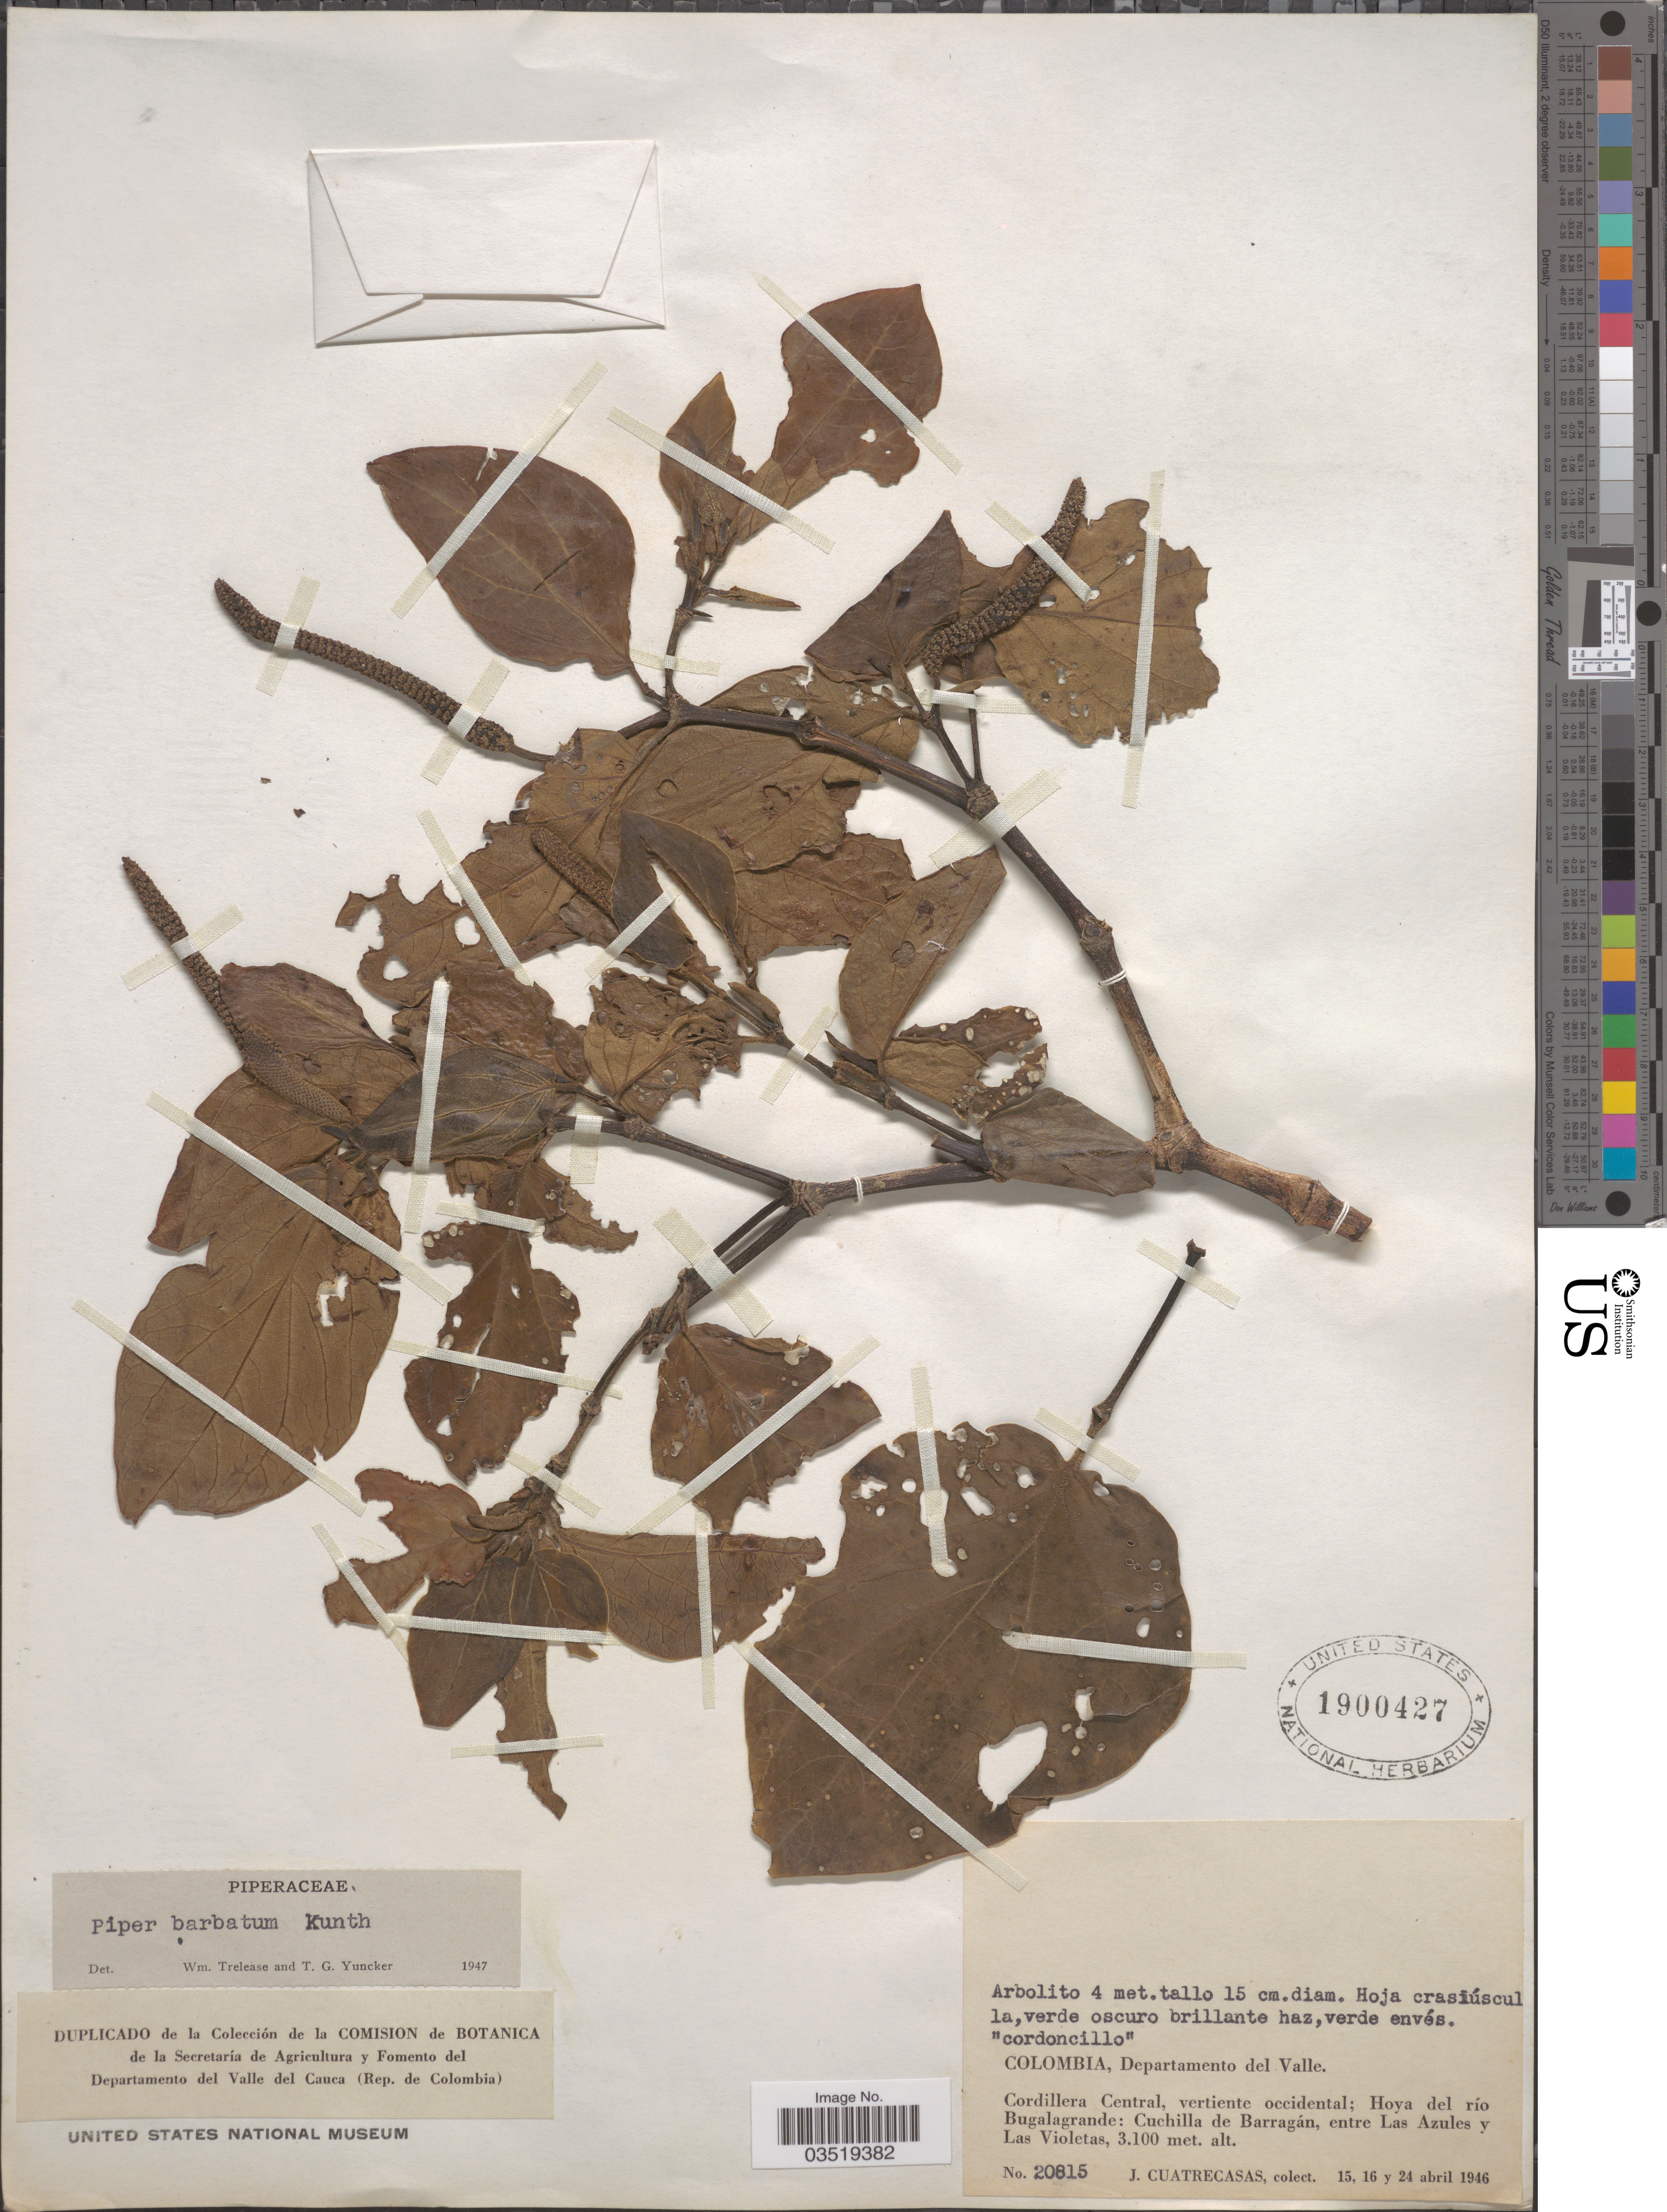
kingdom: Plantae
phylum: Tracheophyta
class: Magnoliopsida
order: Piperales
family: Piperaceae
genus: Piper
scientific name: Piper barbatum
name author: C. DC.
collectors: J. Cuatrecasas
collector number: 20815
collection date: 1946-04-15/1946-04-24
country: Colombia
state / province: Valle del Cauca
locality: Departamento del Valle. Cordillera Central, vertiente occidental: Hoya del río Bugalagrande: Cuchilla de Barragán, entre Las Azules y Las Violetas.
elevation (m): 3100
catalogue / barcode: US 1900427